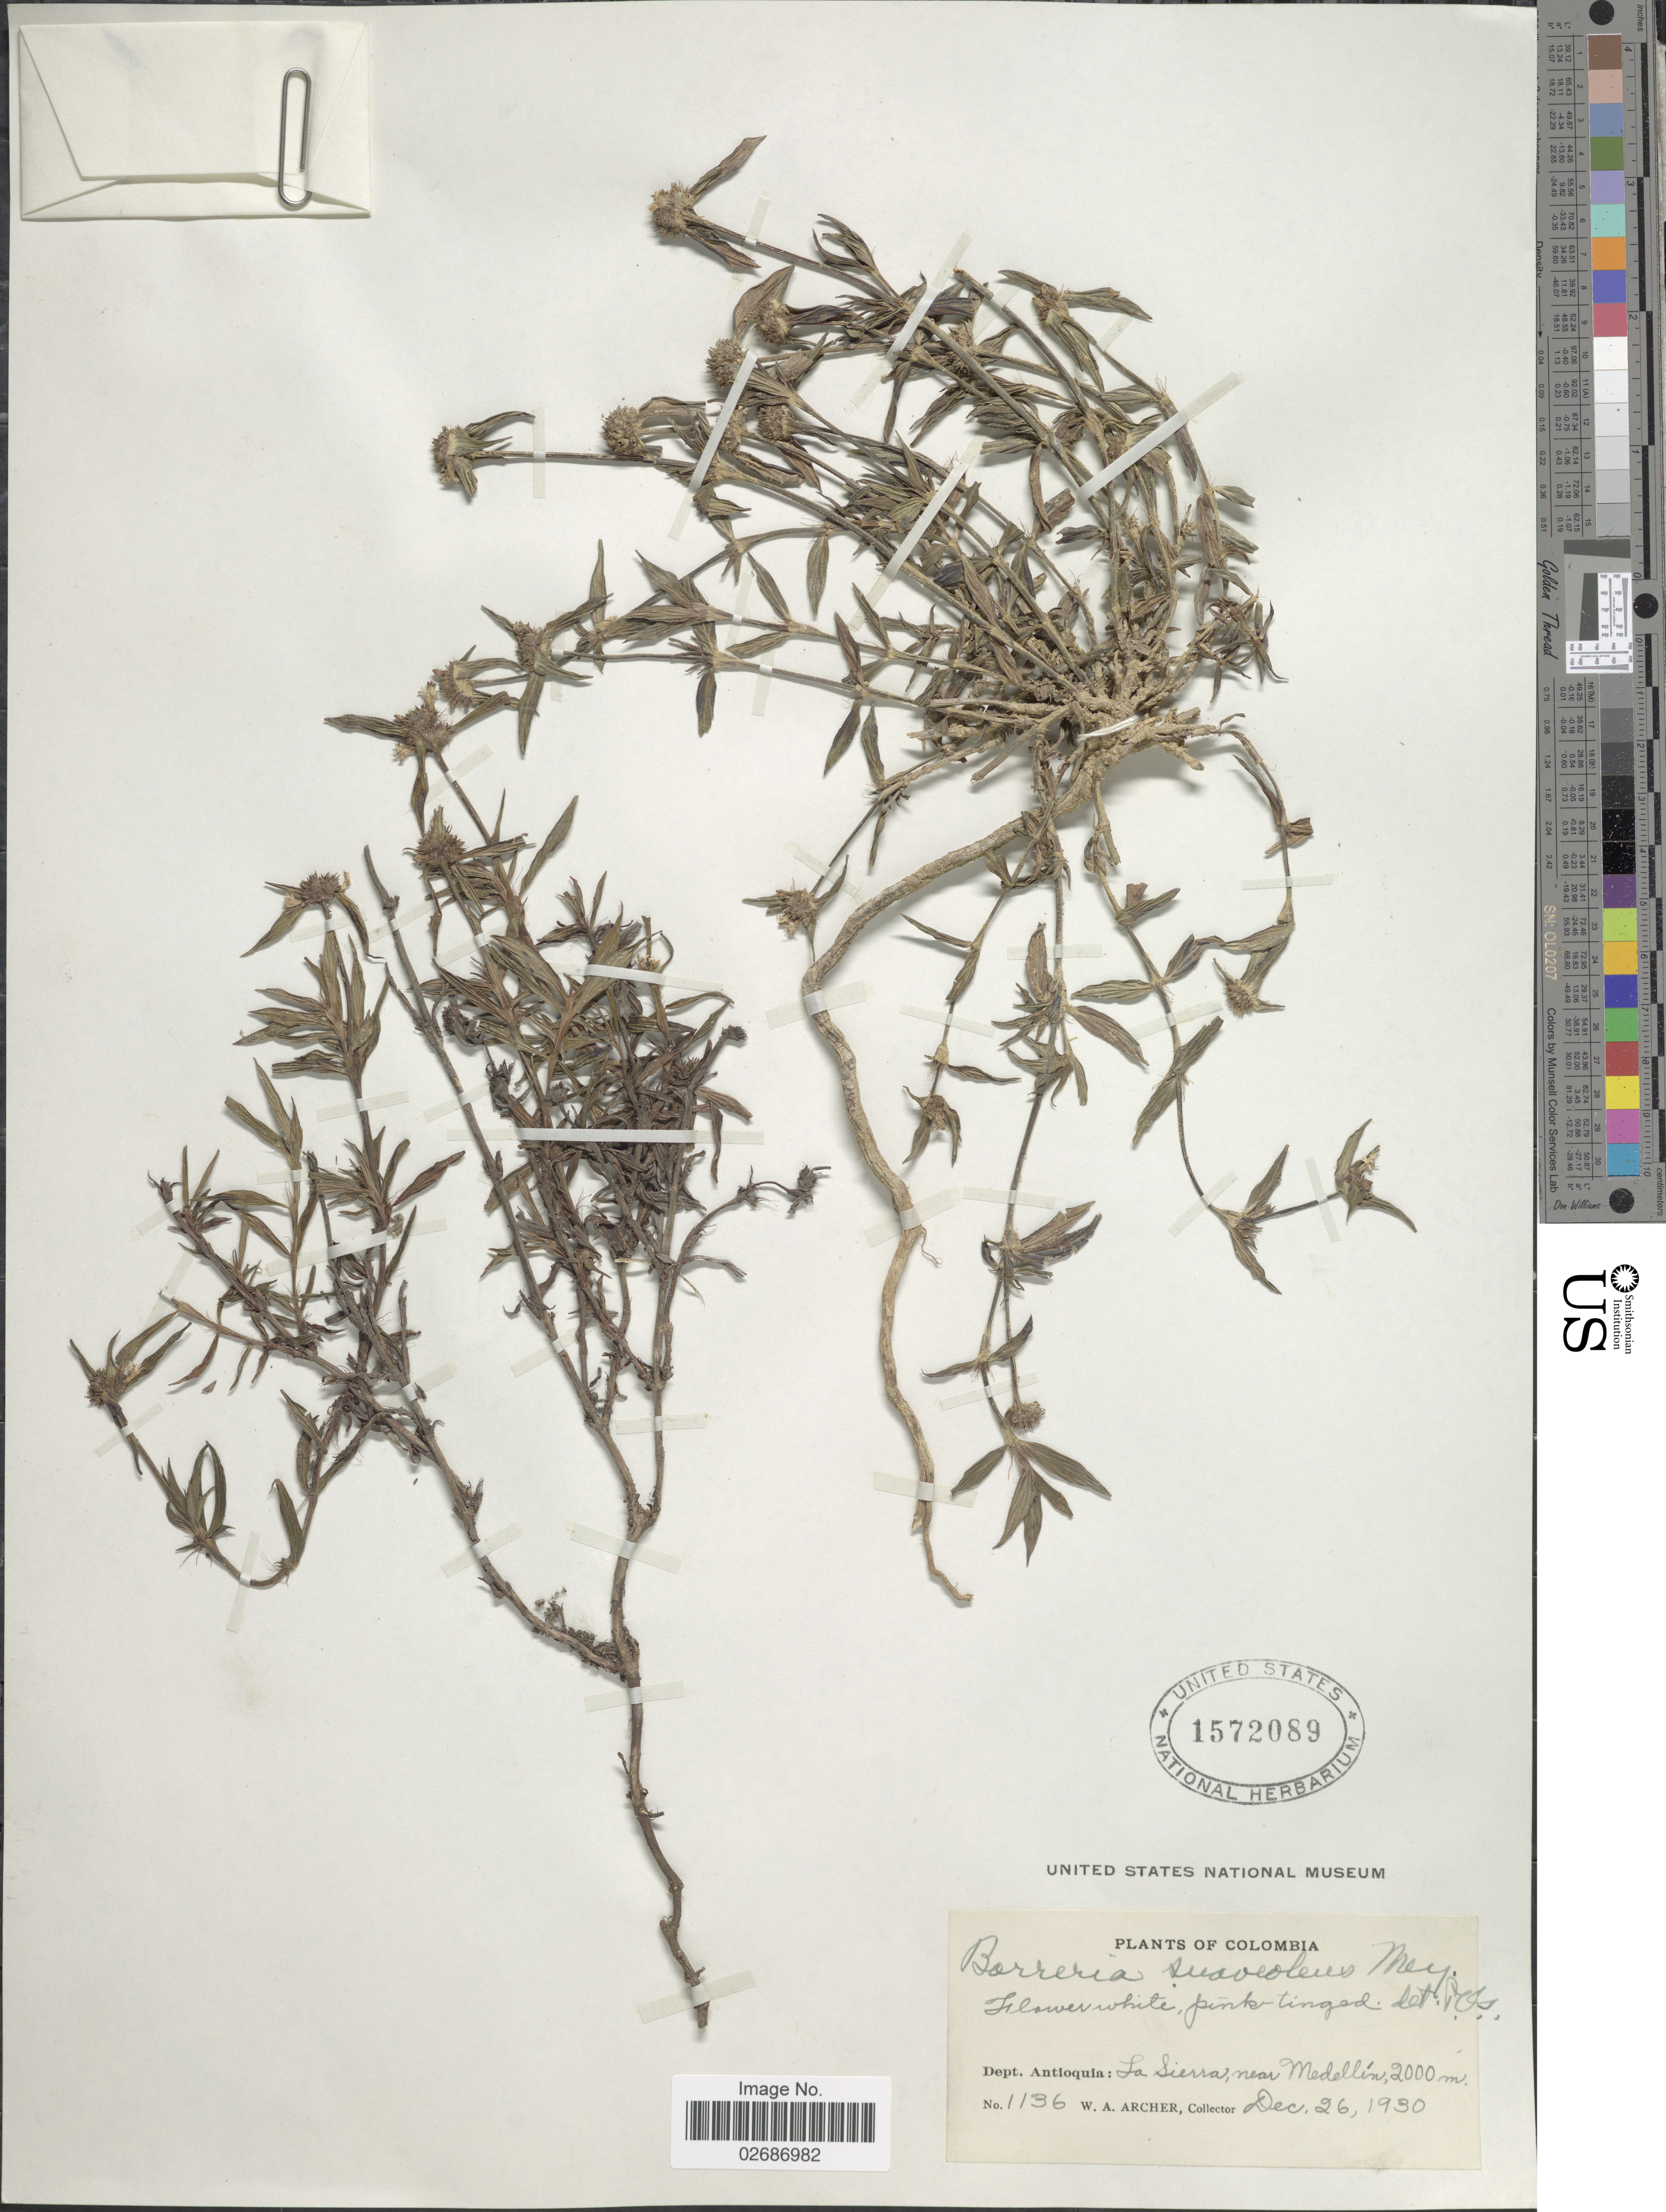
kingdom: Plantae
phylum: Tracheophyta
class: Magnoliopsida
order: Gentianales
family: Rubiaceae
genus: Borreria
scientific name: Borreria suaveolens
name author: G. Mey.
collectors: W. A. Archer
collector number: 1136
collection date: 1930-12-26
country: Colombia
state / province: Antioquia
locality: La Sierra, near Medellin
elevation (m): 2000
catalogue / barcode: US 1572089